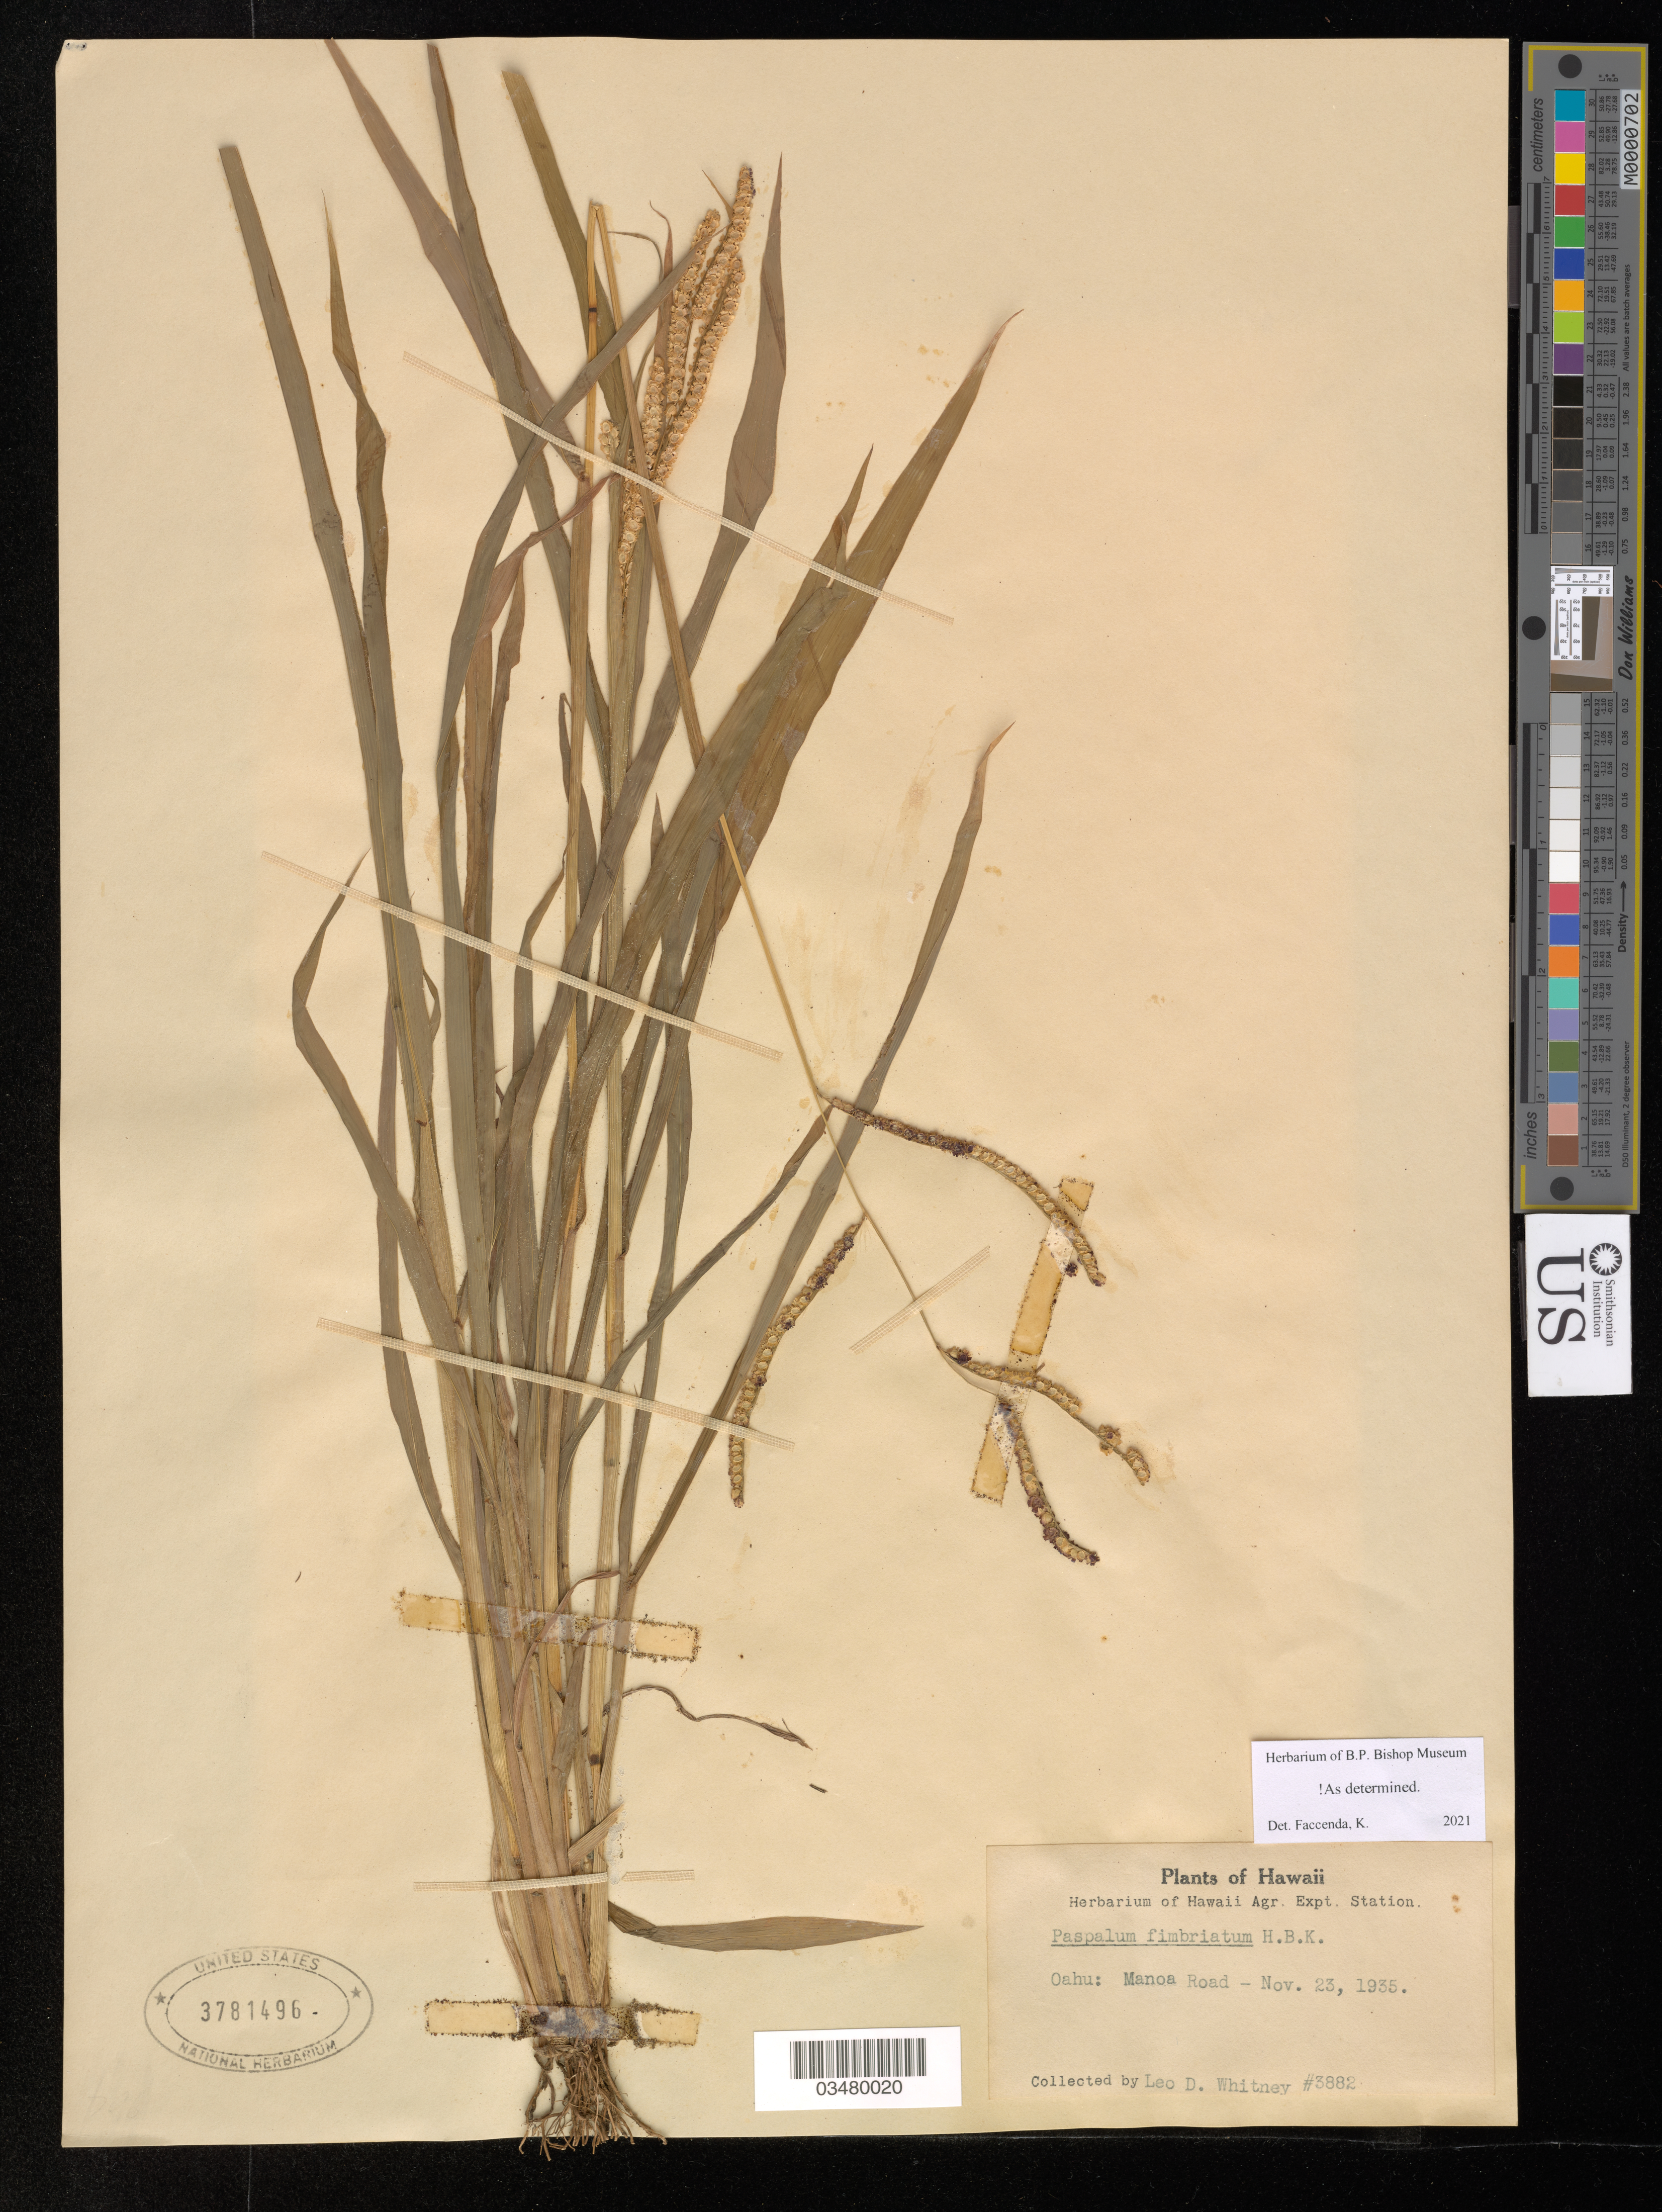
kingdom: Plantae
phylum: Tracheophyta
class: Liliopsida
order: Poales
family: Poaceae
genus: Paspalum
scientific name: Paspalum fimbriatum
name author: Kunth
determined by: Faccenda, K.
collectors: L. Whitney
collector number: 3882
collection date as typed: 23 Nov 1935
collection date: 1935-11-23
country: United States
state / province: Hawaii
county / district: Honolulu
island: Oahu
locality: Manoa Road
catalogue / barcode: US 3781496